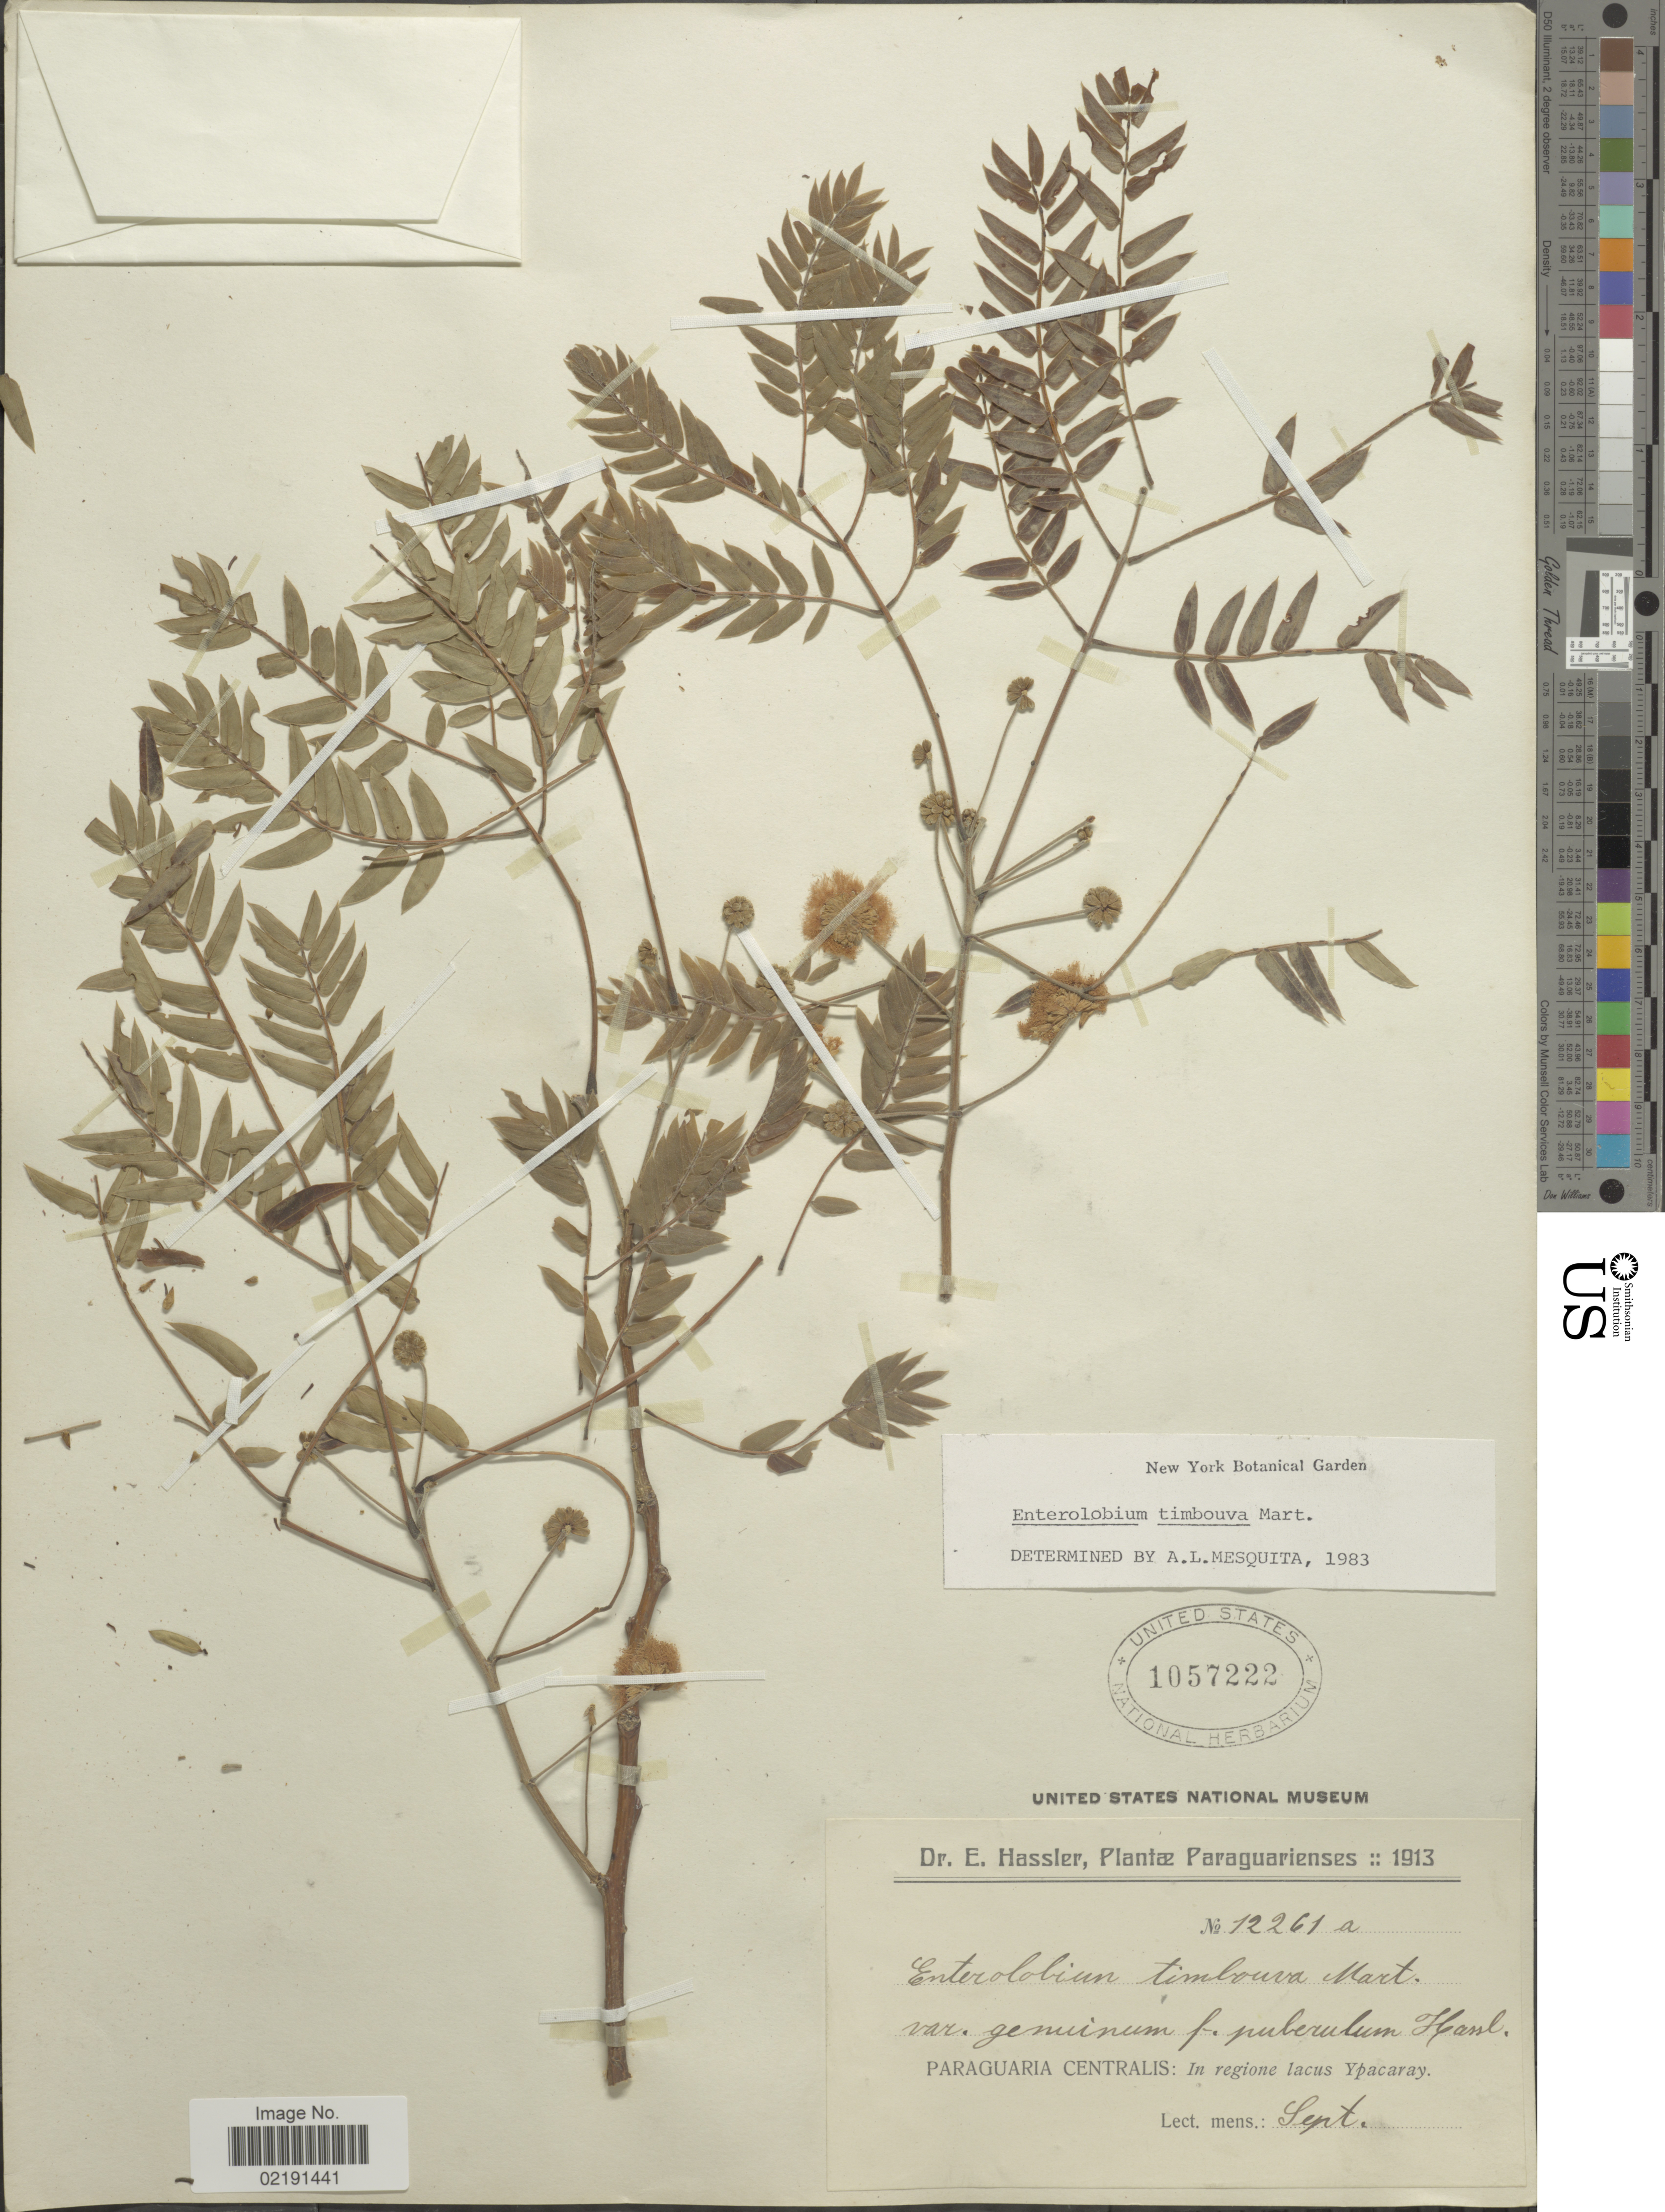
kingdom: Plantae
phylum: Tracheophyta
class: Magnoliopsida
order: Fabales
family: Fabaceae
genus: Enterolobium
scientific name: Enterolobium timbouva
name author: Mart.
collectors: E. Hassler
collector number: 12261a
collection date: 1913-09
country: Paraguay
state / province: Central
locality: Paraguaria Centralis: In regione lacus Ypacaray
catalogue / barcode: US 1057222